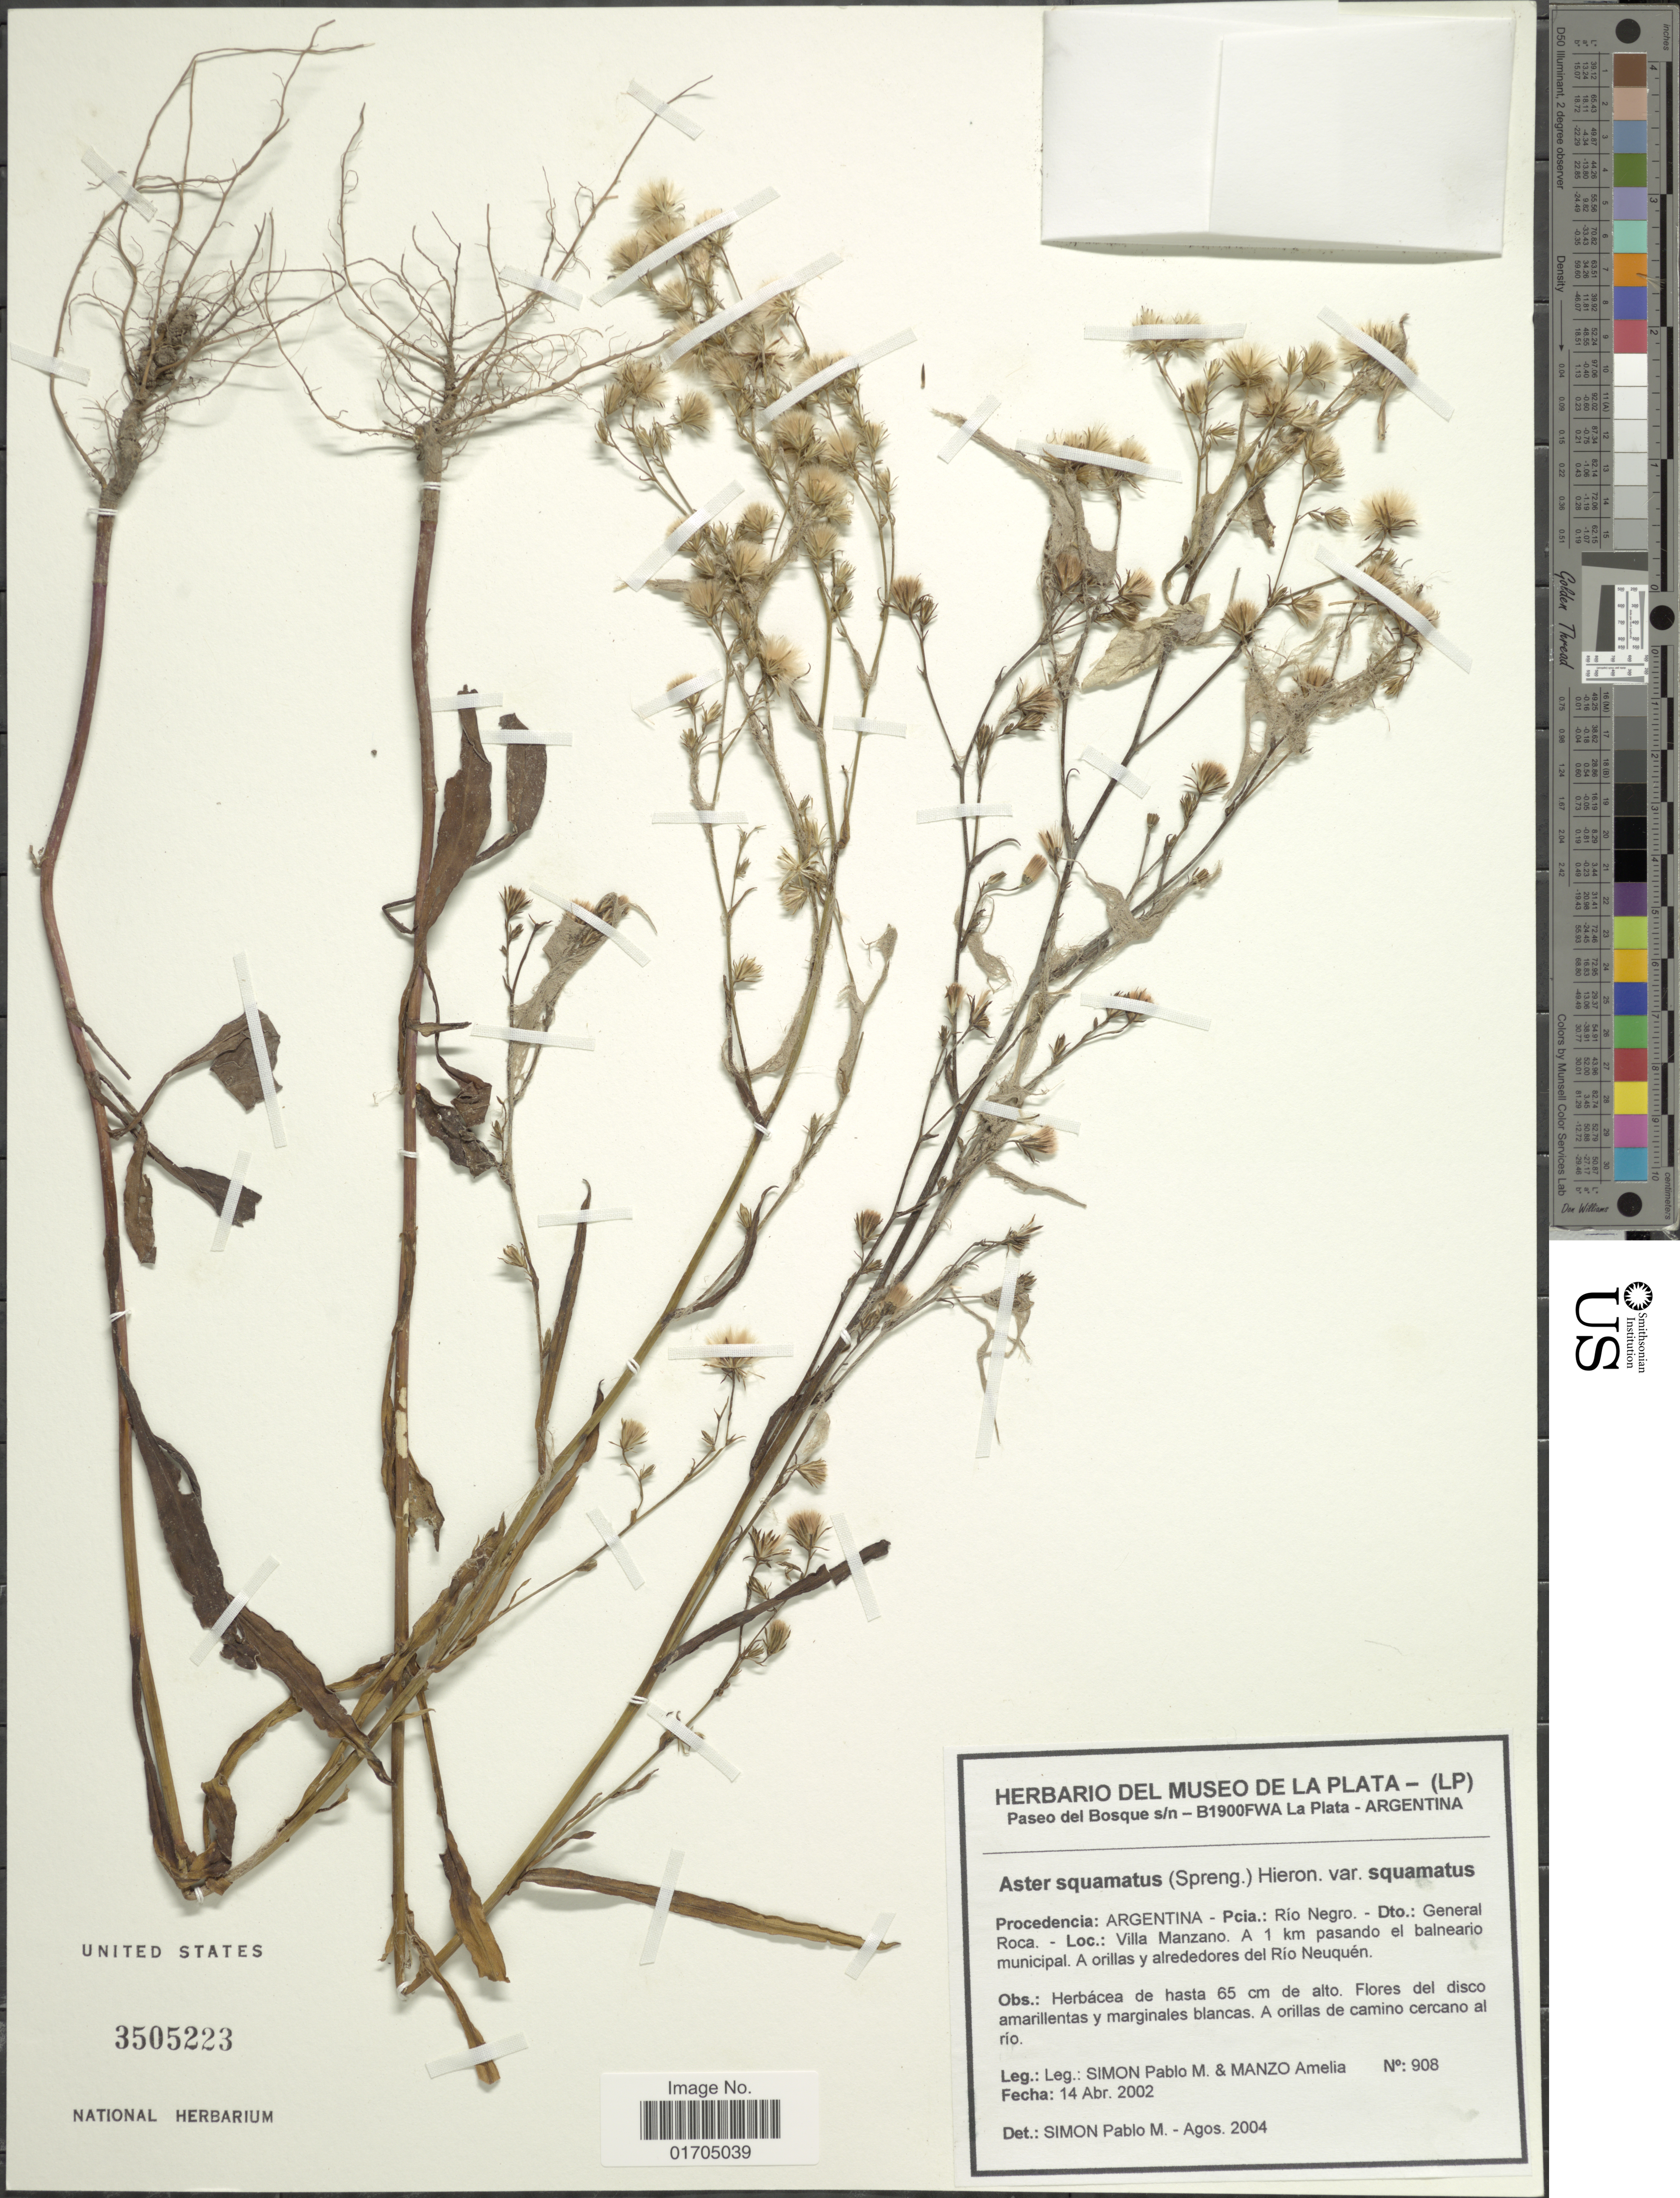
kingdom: Plantae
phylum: Tracheophyta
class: Magnoliopsida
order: Asterales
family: Asteraceae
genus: Symphyotrichum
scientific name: Symphyotrichum squamatum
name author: (Spreng.) G.L. Nesom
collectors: P. M. Simón & M. Amelia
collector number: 908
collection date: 2002-04-14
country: Argentina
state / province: Rio Negro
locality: Dto.: General Roca, Villa Manzano, A 1 km pasando el balneario municipal. A orillas alrededores del Río Neuquen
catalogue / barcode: US 3505223